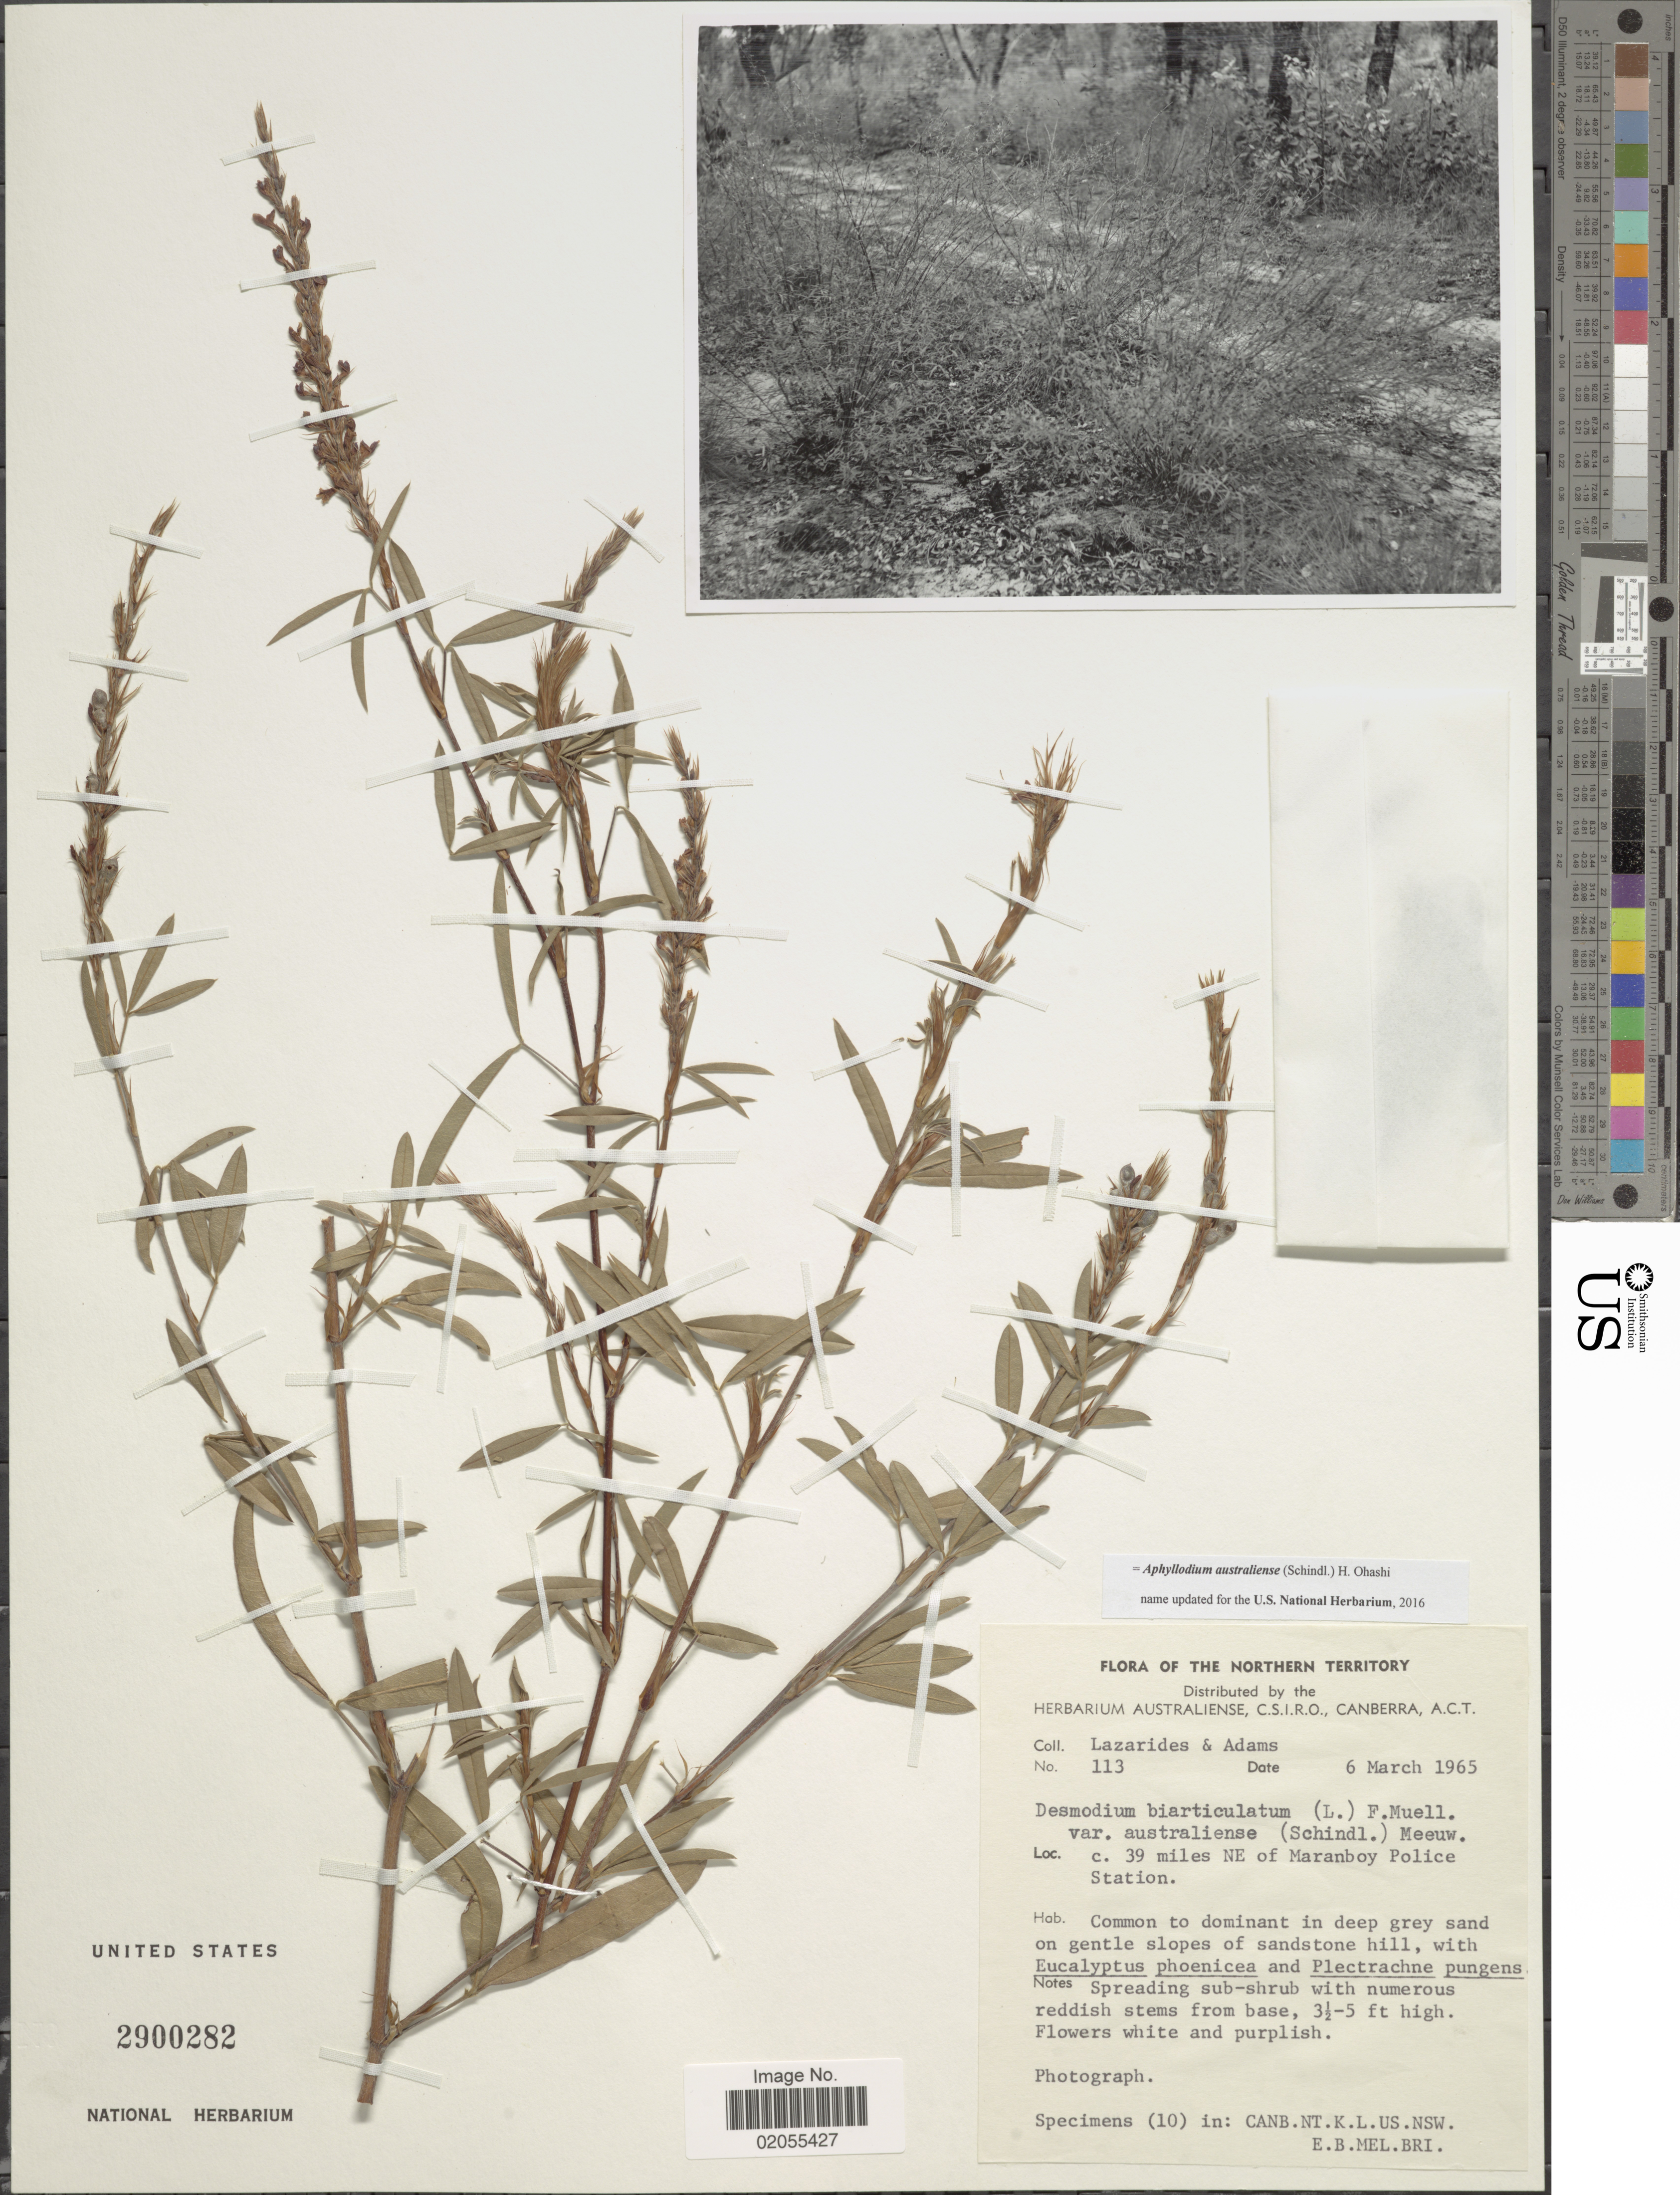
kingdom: Plantae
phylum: Tracheophyta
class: Magnoliopsida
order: Fabales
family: Fabaceae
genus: Aphyllodium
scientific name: Aphyllodium australiense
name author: (Schindl.) H. Ohashi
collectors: M. Lazarides & Adams, --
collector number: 113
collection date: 1965-03-06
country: Australia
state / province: Northern Territory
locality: C. 39 miles NE of Maranboy Police Station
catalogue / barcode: US 2900282